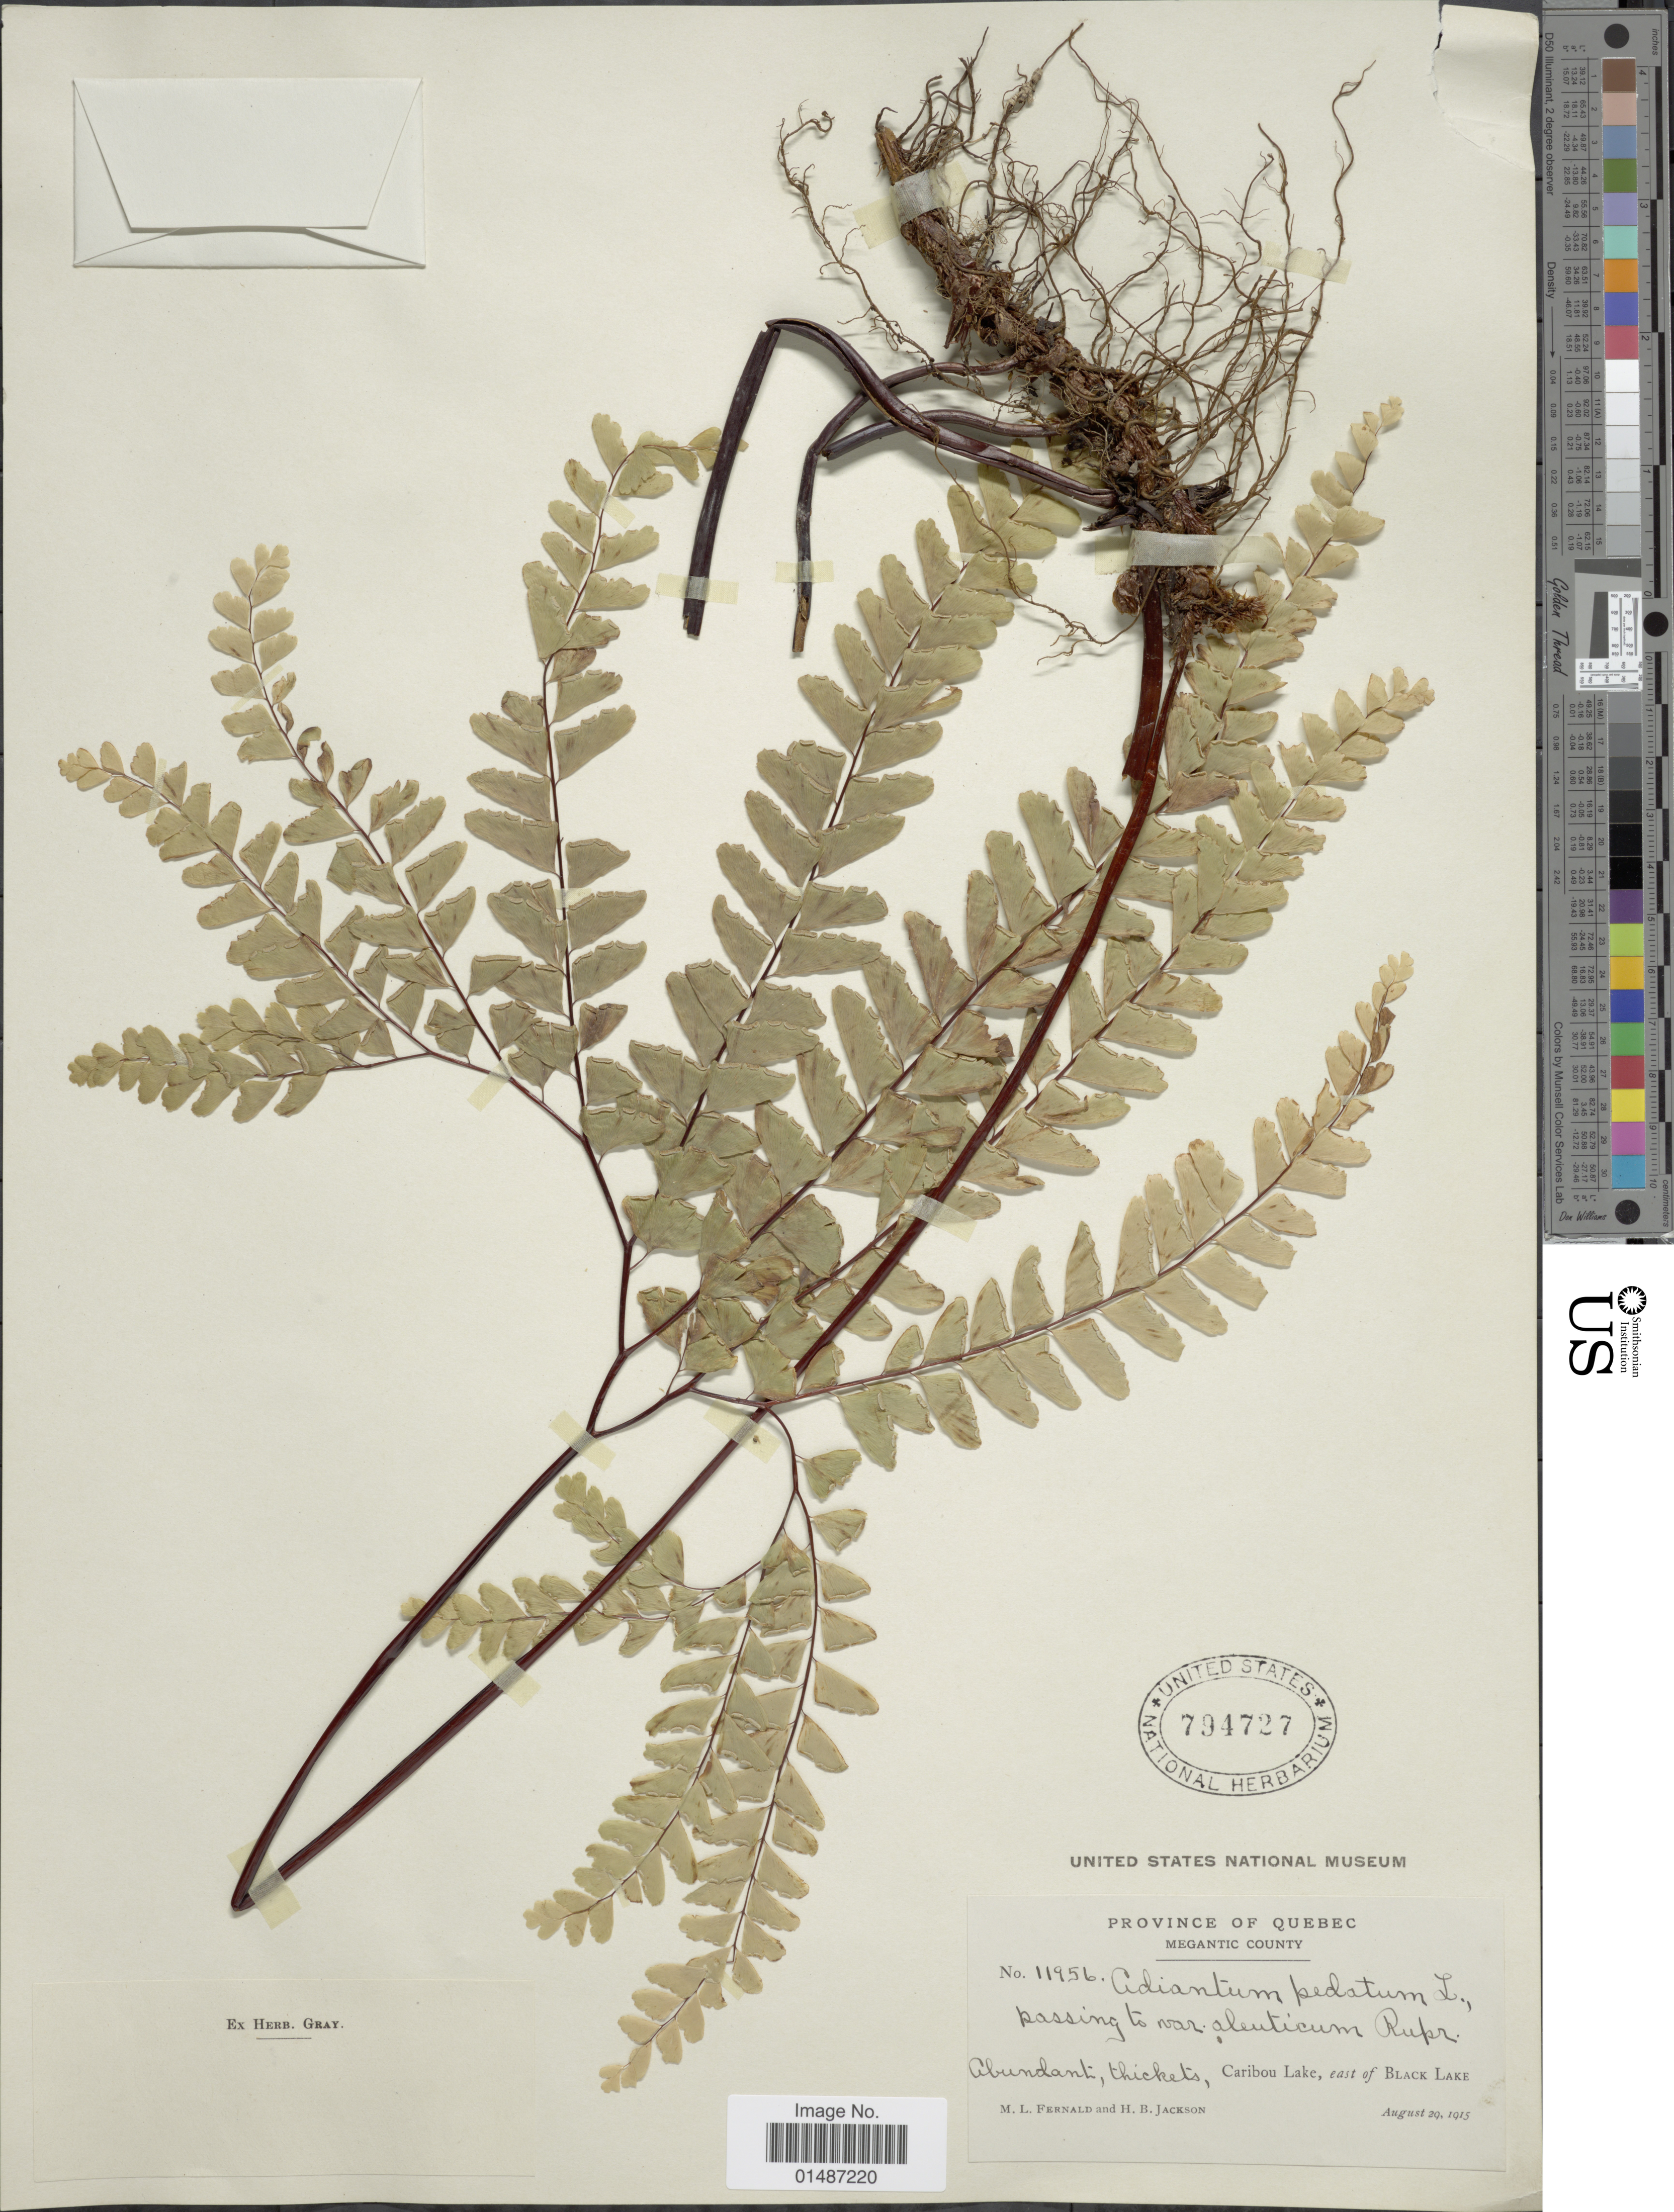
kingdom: Plantae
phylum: Tracheophyta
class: Polypodiopsida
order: Polypodiales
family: Pteridaceae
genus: Adiantum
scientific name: Adiantum pedatum var. pedatum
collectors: M. L. Fernald & H. Jackson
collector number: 11956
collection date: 1915-08-29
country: Canada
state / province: Quebec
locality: Megantic County. Abundant, thickets, Caribou Lake, east of Black Lake.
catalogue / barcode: US 794727